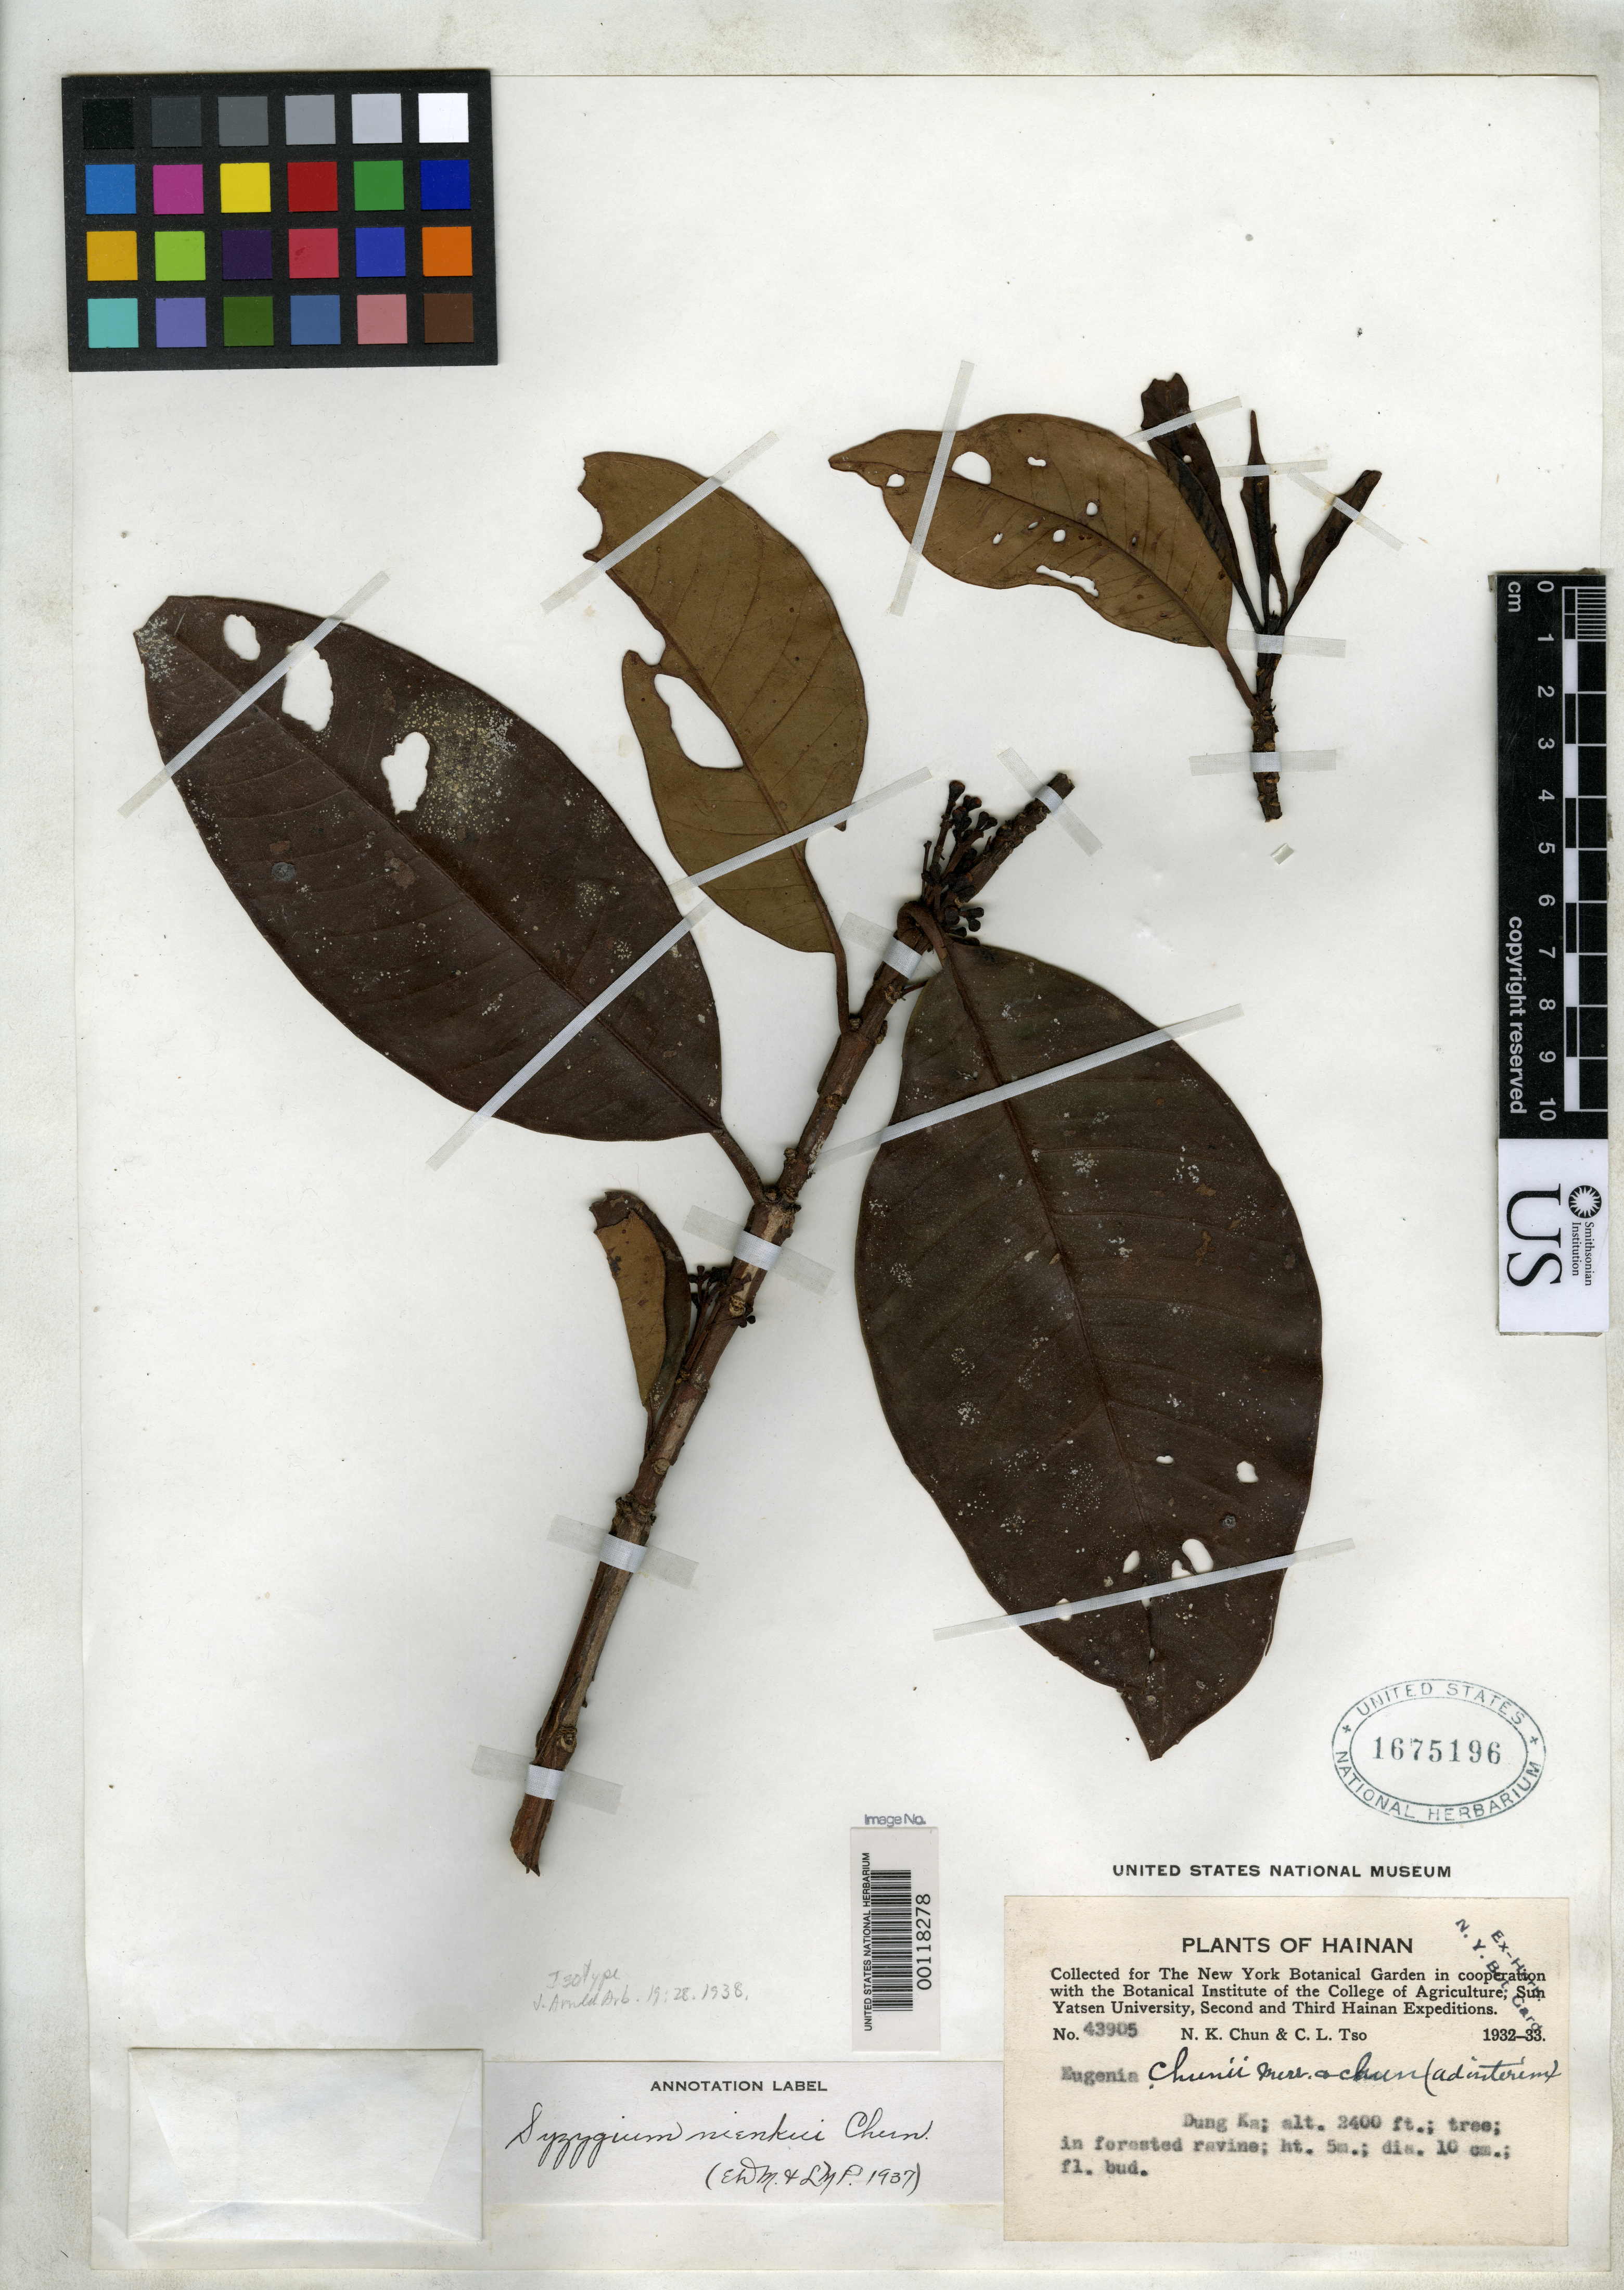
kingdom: Plantae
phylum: Tracheophyta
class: Magnoliopsida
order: Myrtales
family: Myrtaceae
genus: Syzygium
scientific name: Syzygium nienkui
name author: Merr. & L.M. Perry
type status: Isotype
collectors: N. K. Chun & C. Tso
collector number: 43905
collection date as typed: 1932 to -- --- 1933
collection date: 1932/1933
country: China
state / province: Hainan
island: Hainan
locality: Dung Ka; alt. 2400 Ft.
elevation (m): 732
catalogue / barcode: US 1675196